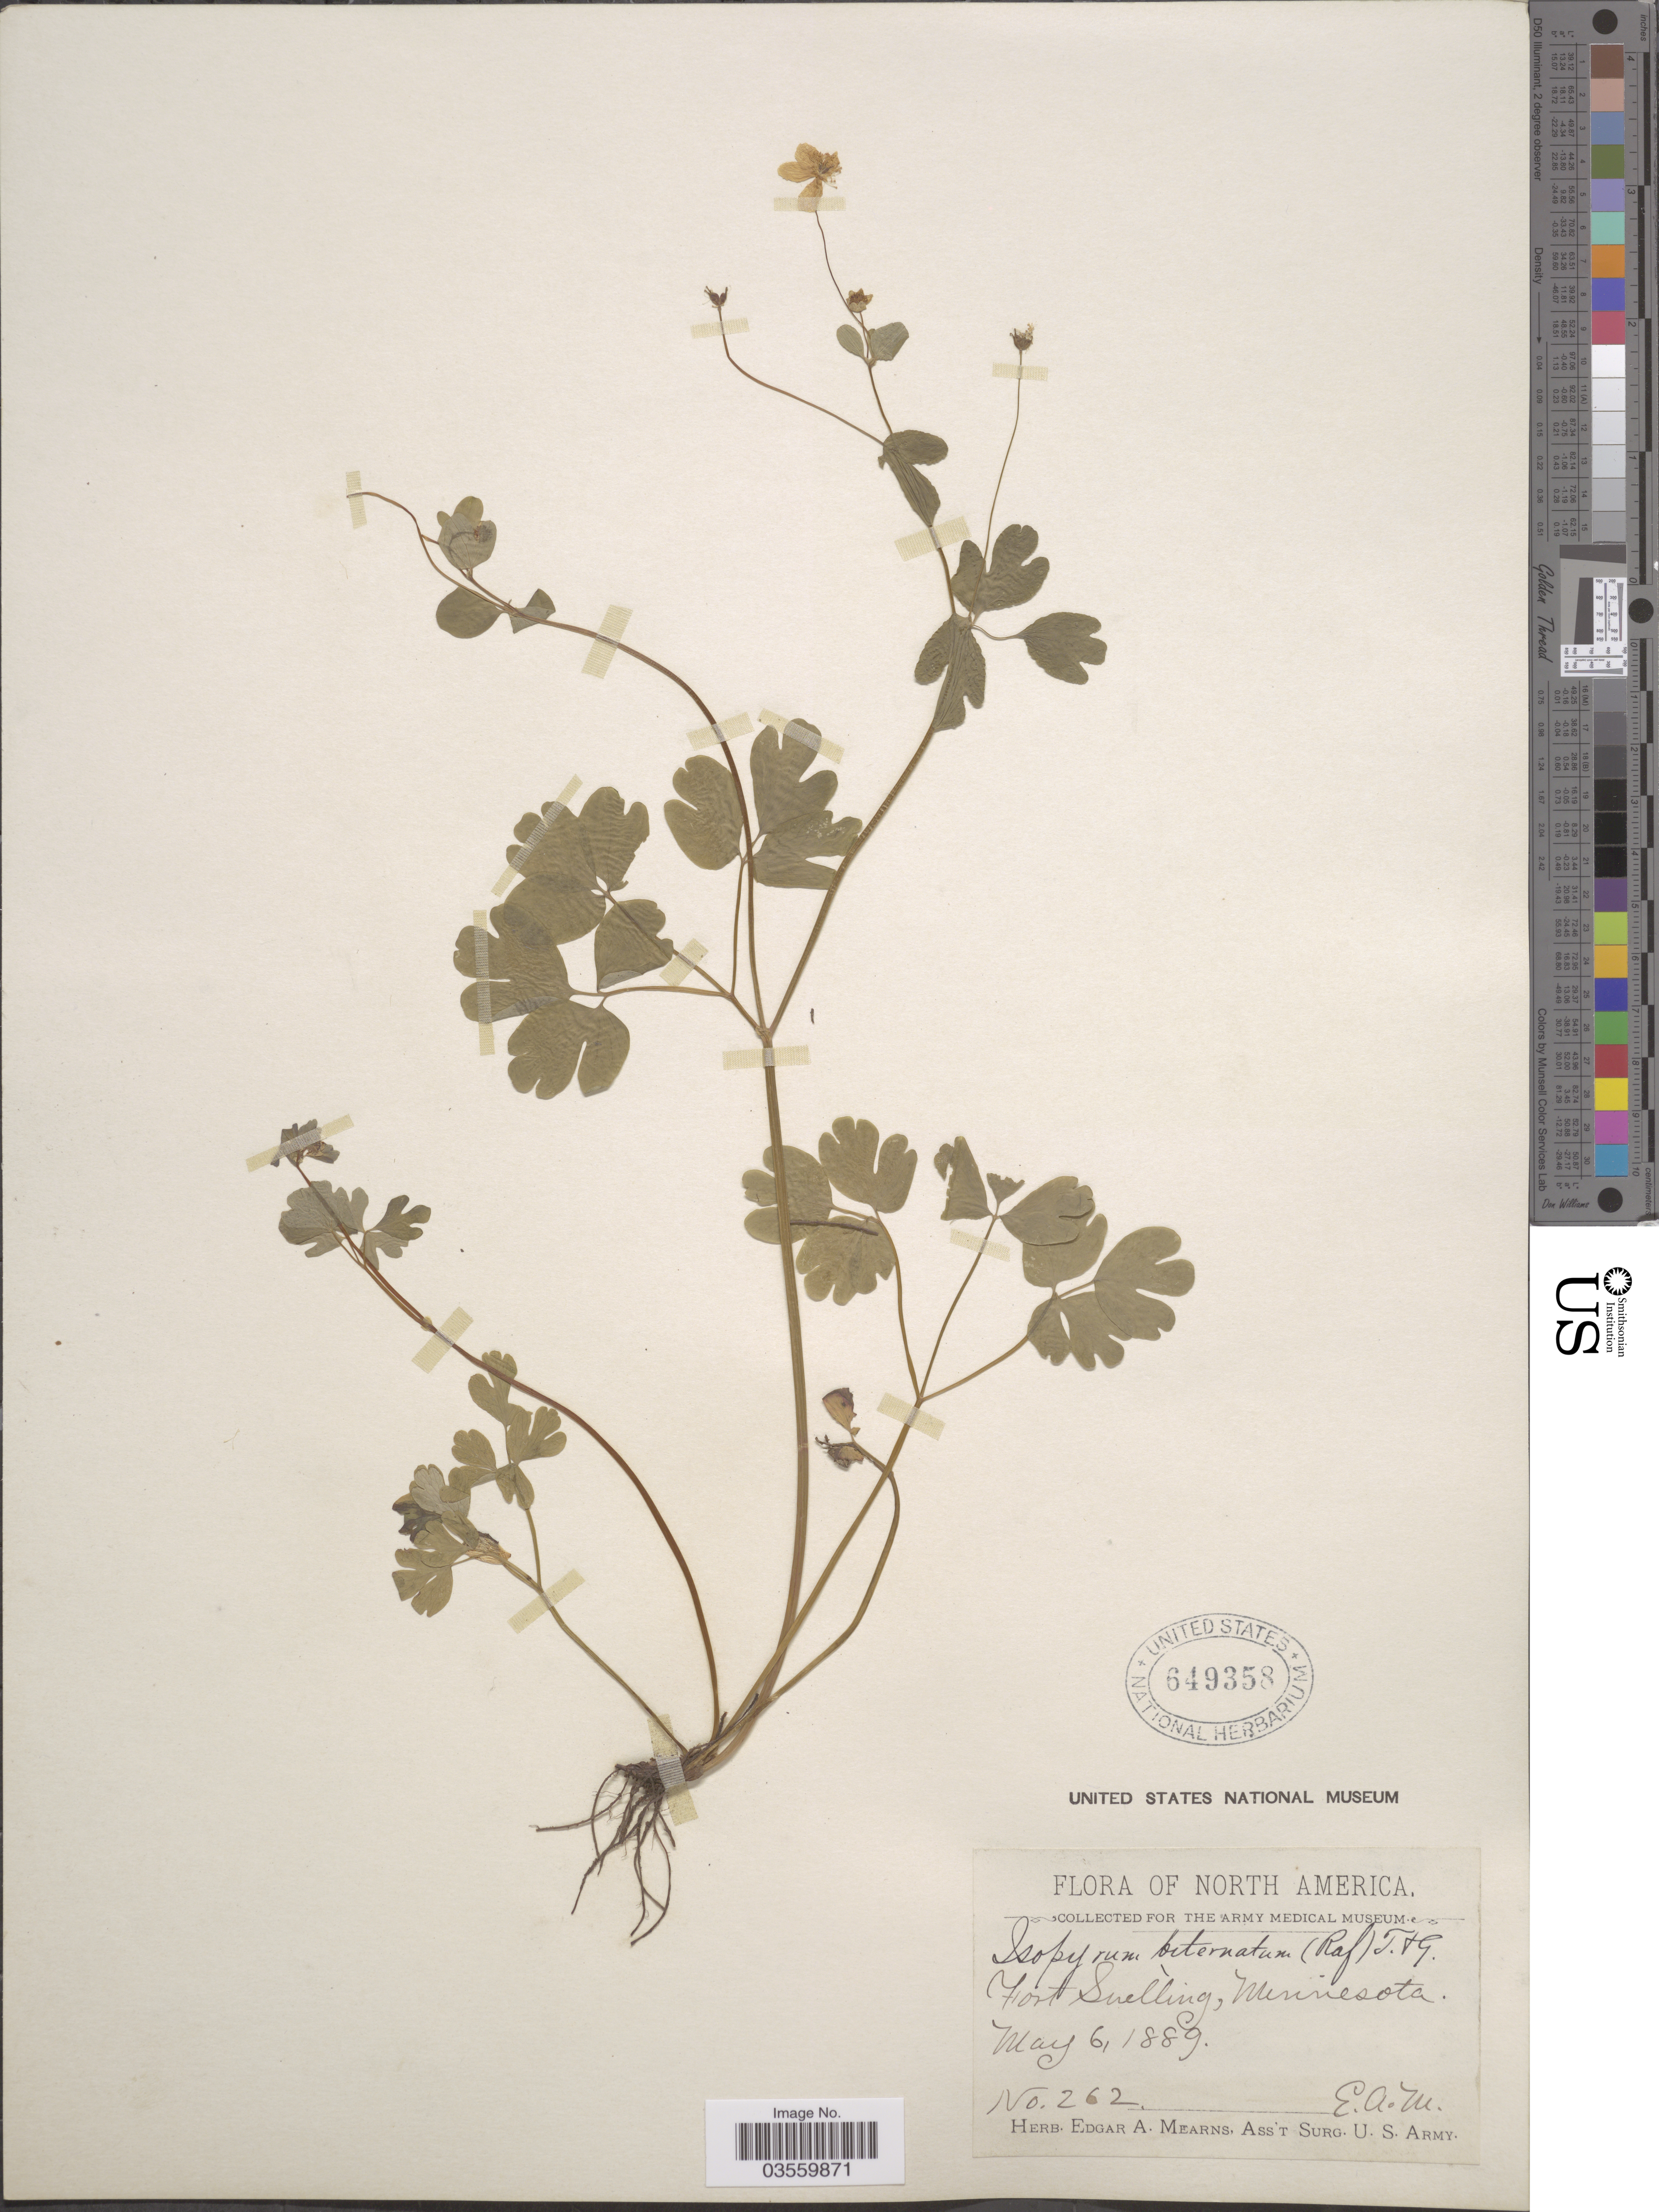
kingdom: Plantae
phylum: Tracheophyta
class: Magnoliopsida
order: Ranunculales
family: Ranunculaceae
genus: Enemion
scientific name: Enemion biternatum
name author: (Torr. & A. Gray) Raf.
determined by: Strong, Mark T., (BOT), Smithsonian Institution - National Museum of Natural History (UNITED STATES)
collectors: E. A. Mearns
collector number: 262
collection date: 1889-05-06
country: United States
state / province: Minnesota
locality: Fort Snelling.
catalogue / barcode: US 649358